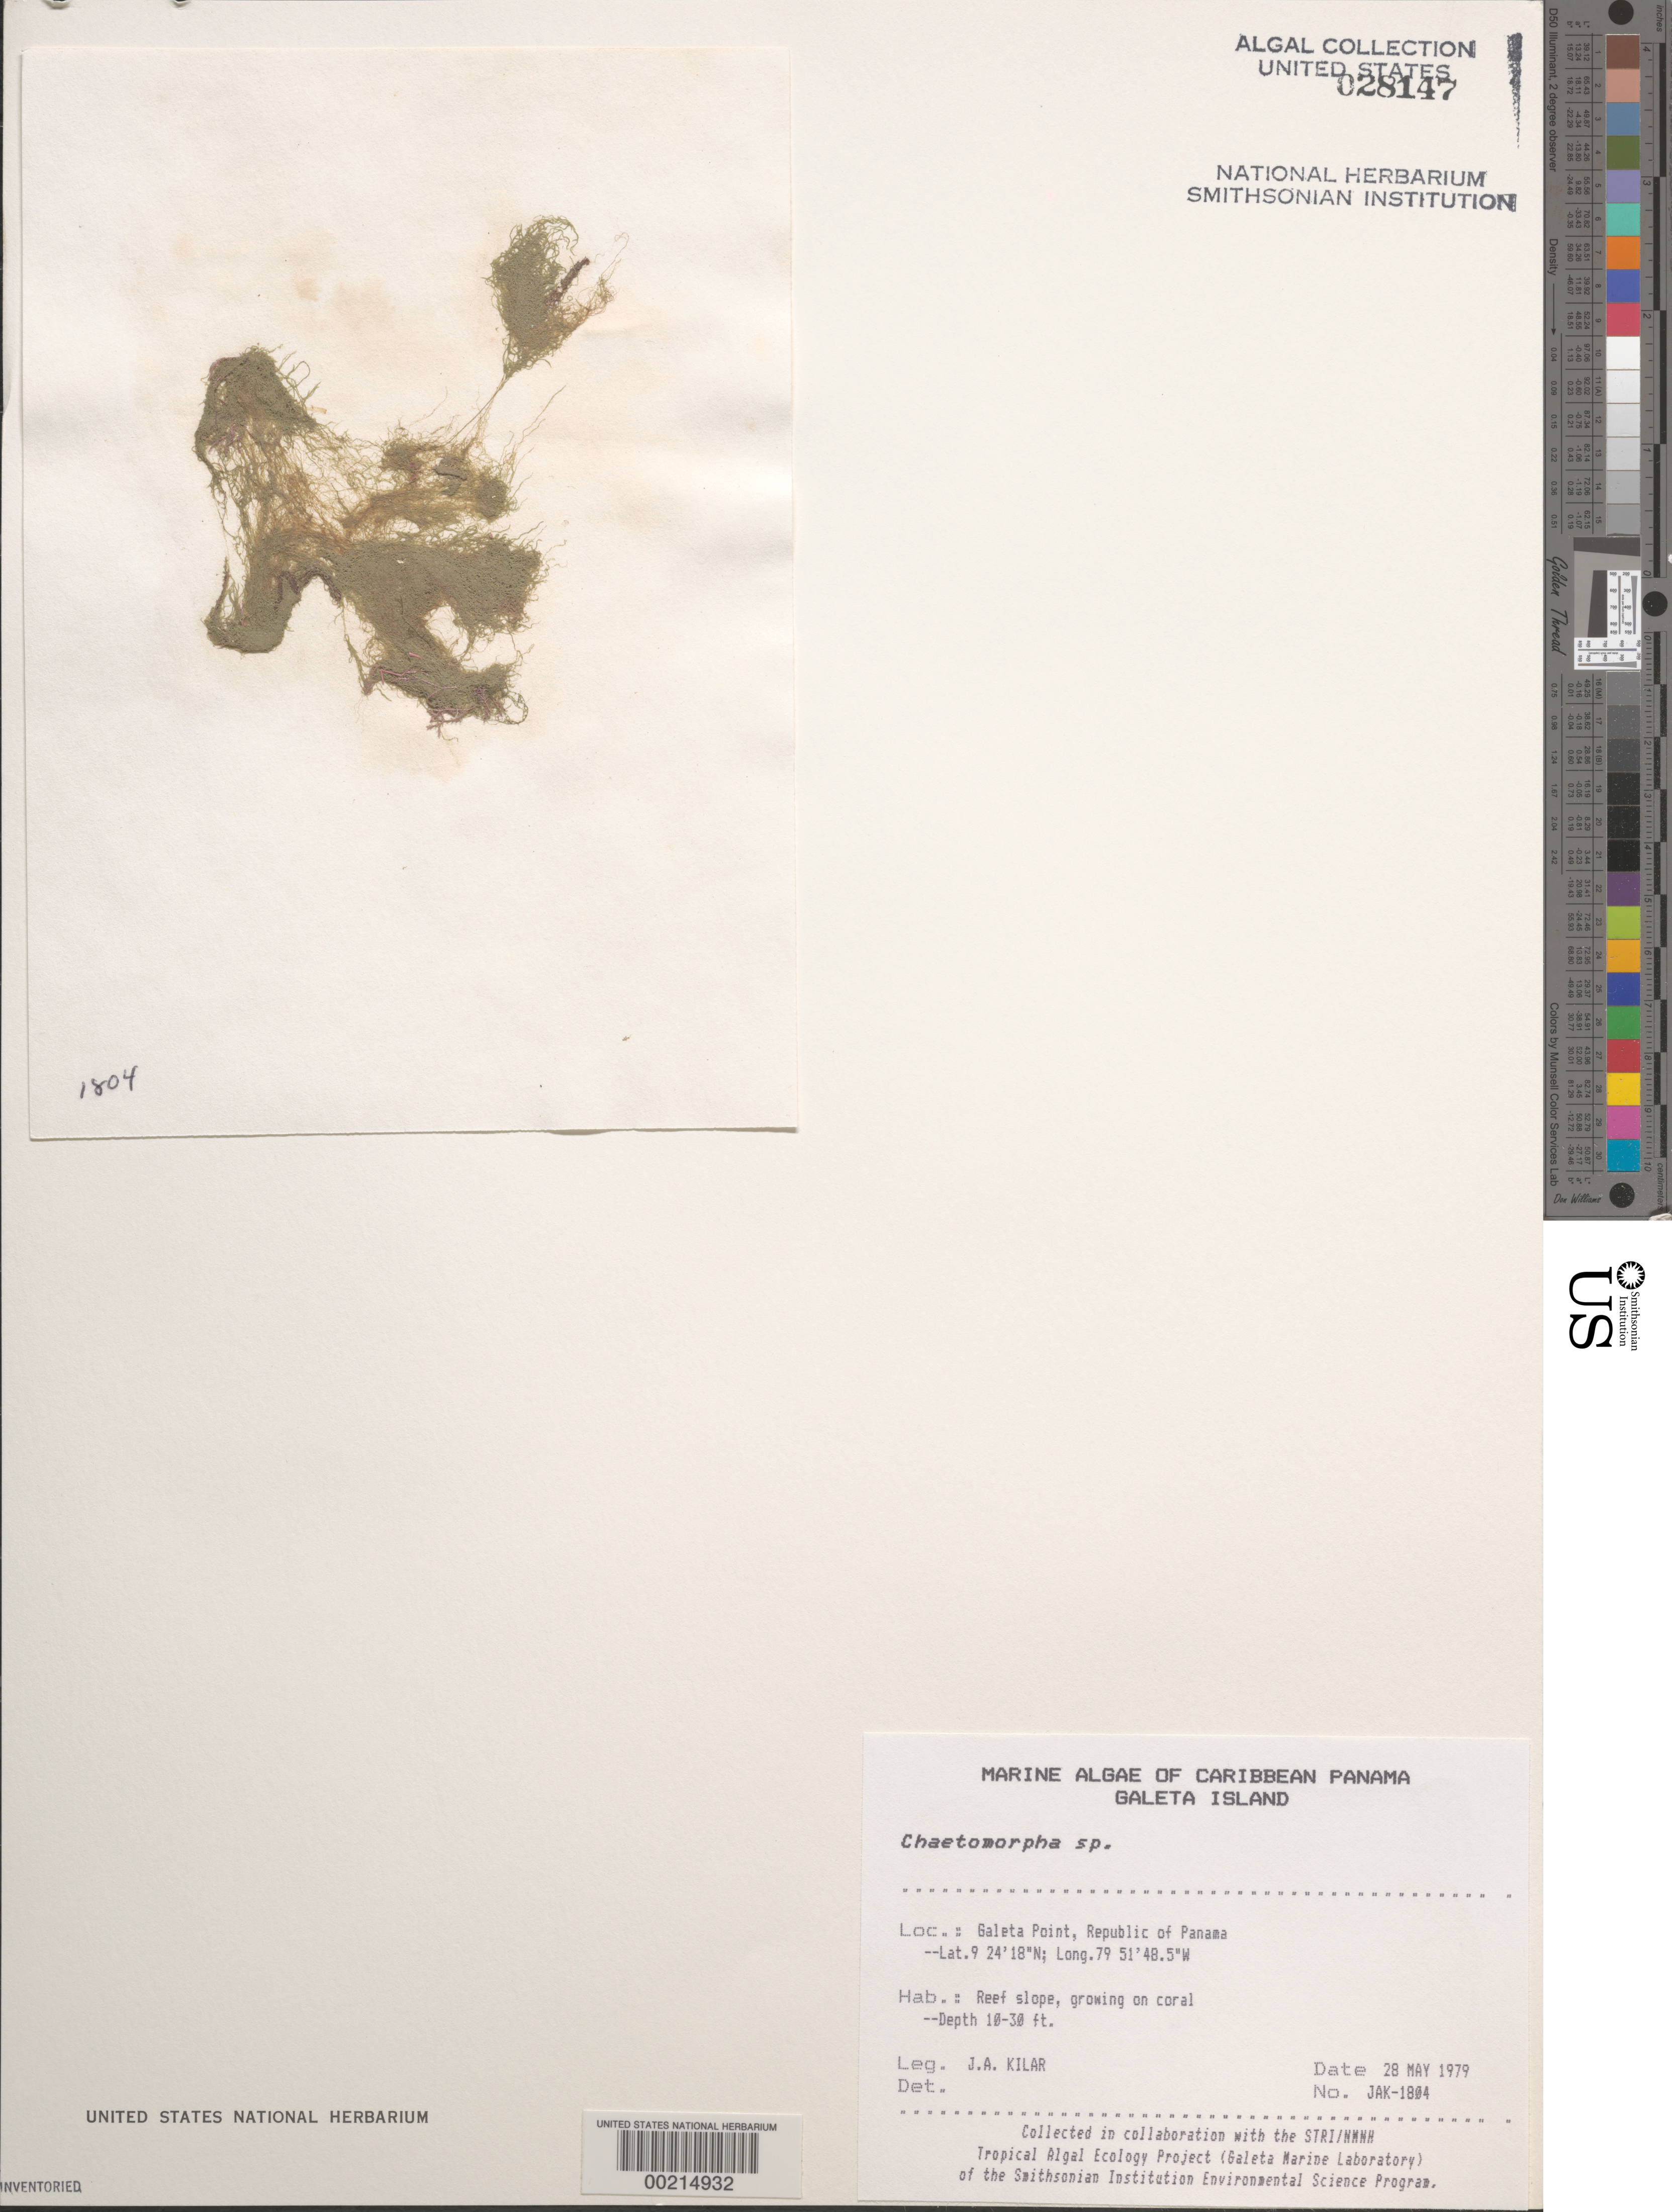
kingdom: Plantae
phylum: Chlorophyta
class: Ulvophyceae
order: Cladophorales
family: Cladophoraceae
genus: Chaetomorpha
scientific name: Chaetomorpha sp.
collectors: J. A. Kilar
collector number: JAK-1804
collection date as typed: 28 May 1979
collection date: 1979-05-28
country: Panama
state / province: Colón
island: Galeta Island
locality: Galeta Point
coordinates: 9 24' 18" N, 79 51' 48.5" W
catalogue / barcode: US 28147